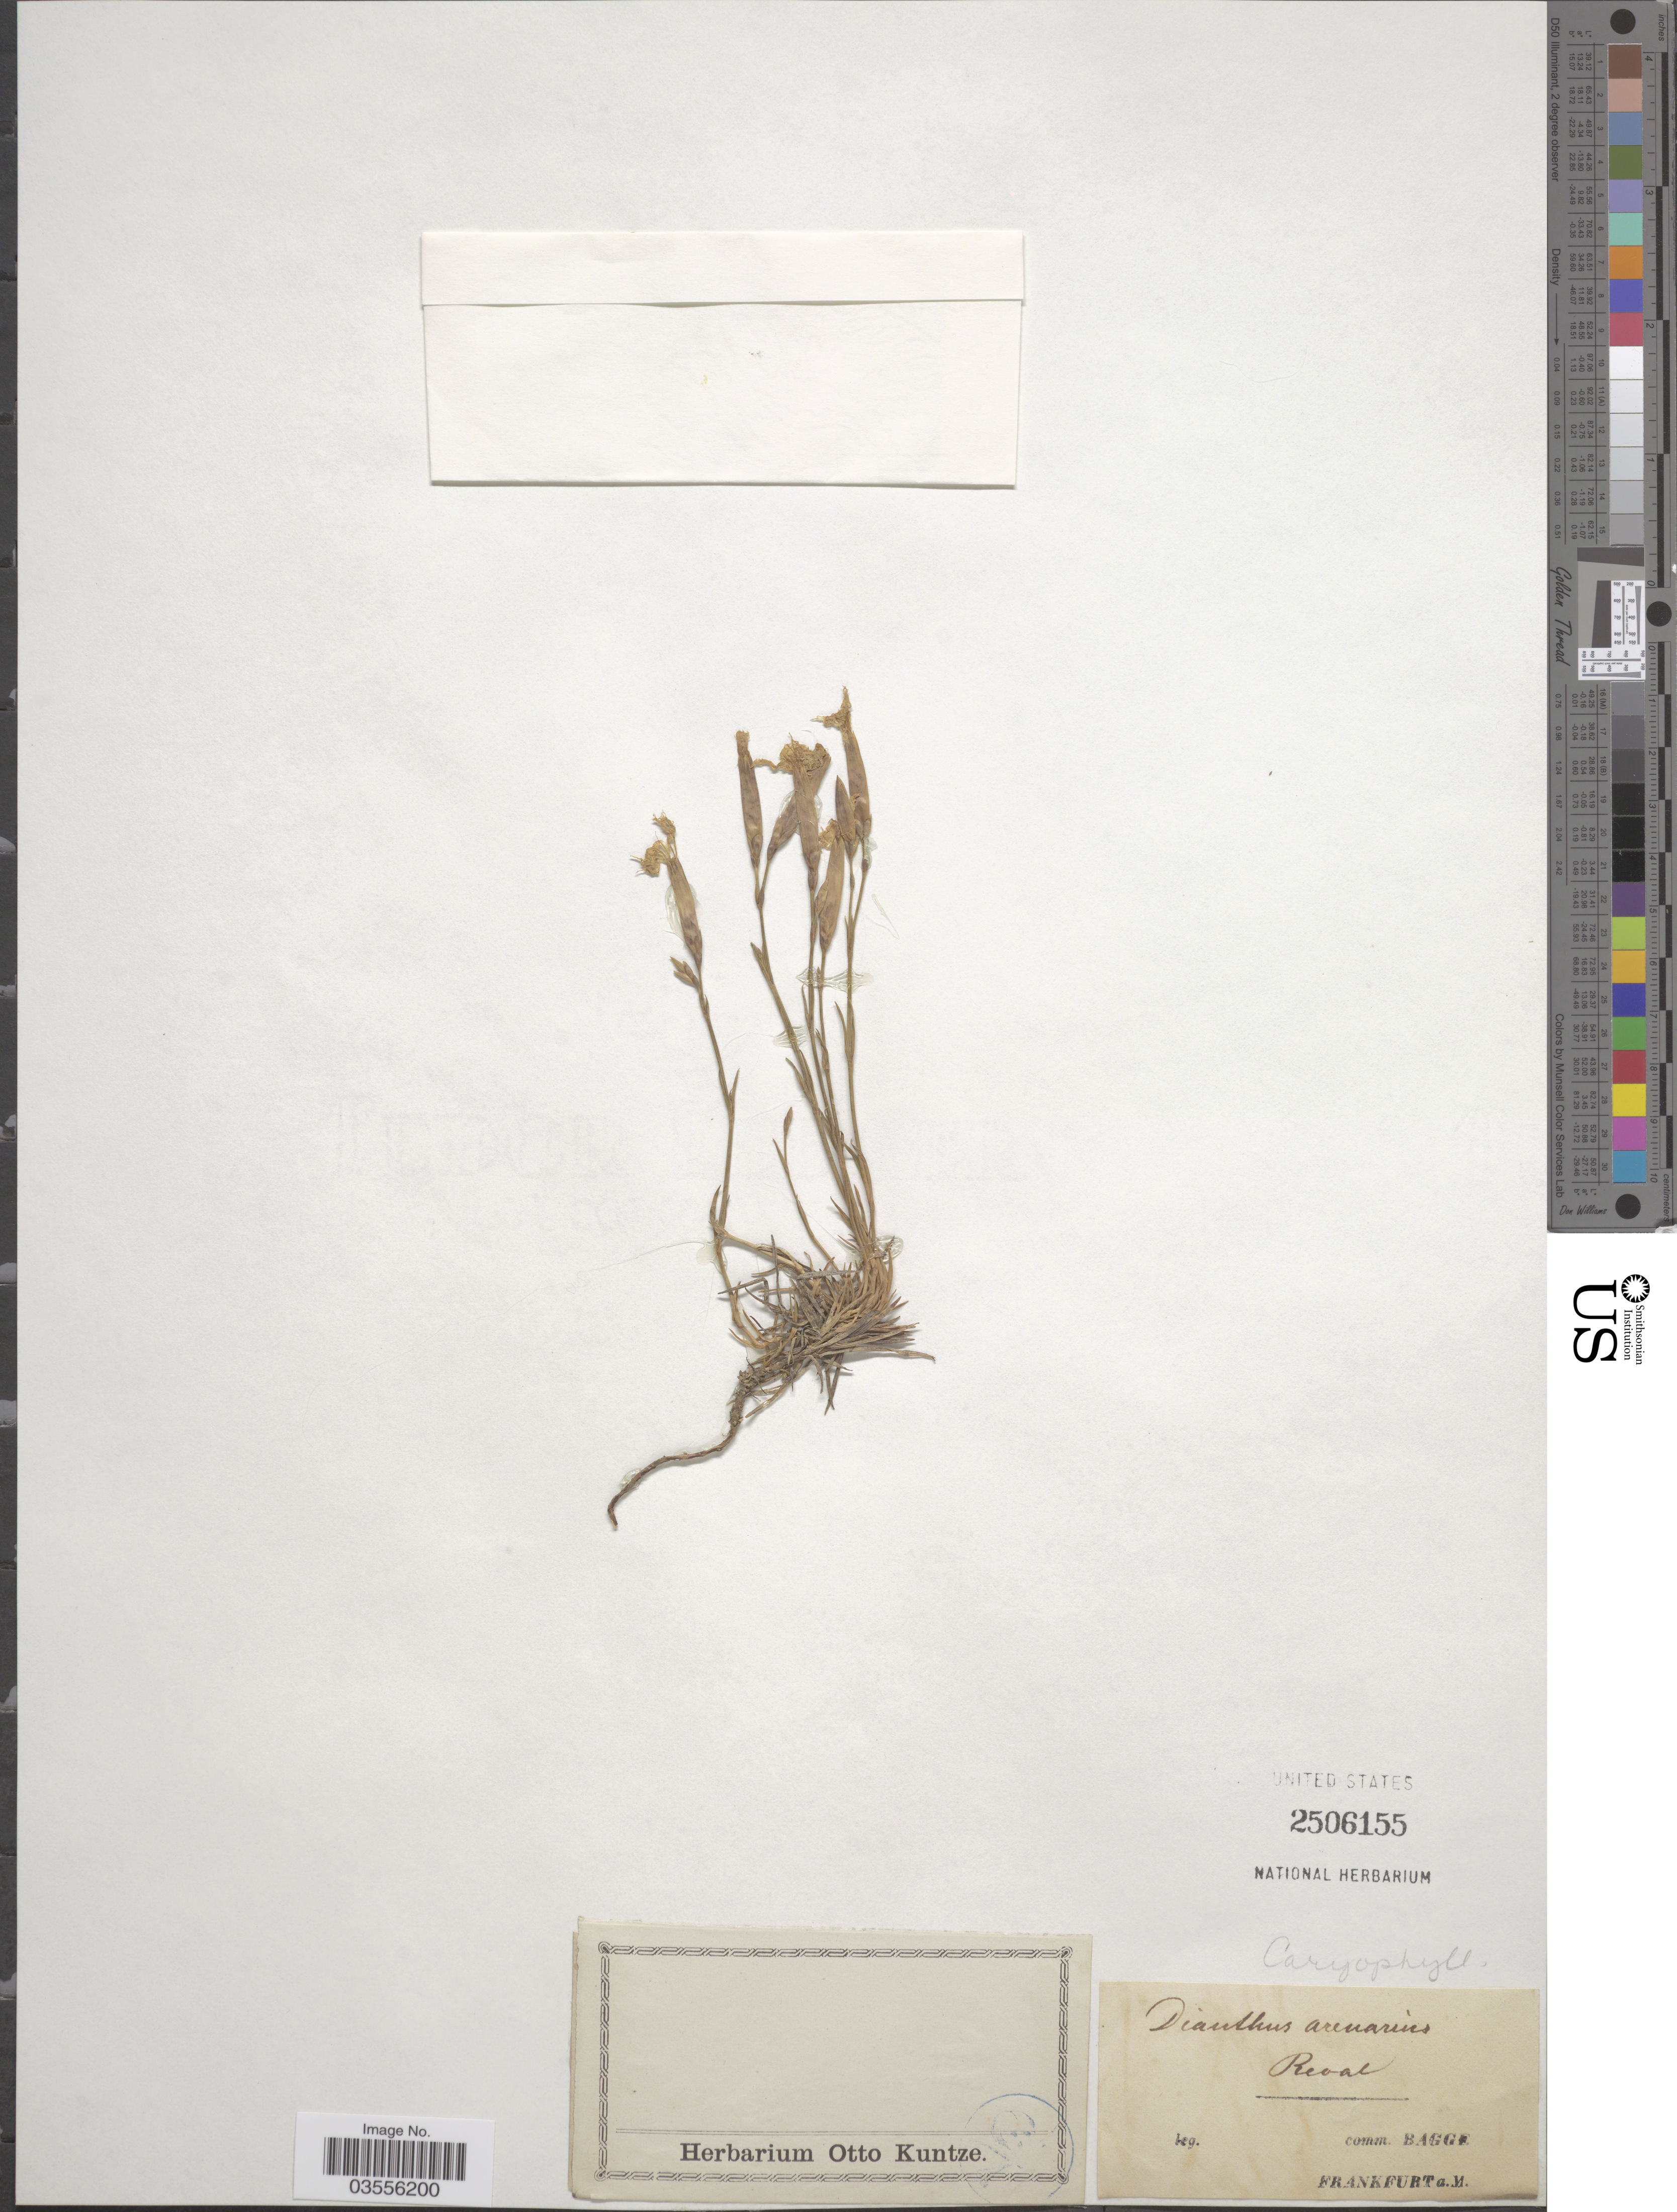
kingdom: Plantae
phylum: Tracheophyta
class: Magnoliopsida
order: Caryophyllales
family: Caryophyllaceae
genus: Dianthus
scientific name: Dianthus arenarius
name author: L.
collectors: ex herb. Otto Kuntze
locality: Frankfurt. Reval [unsure placement]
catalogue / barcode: US 2506155